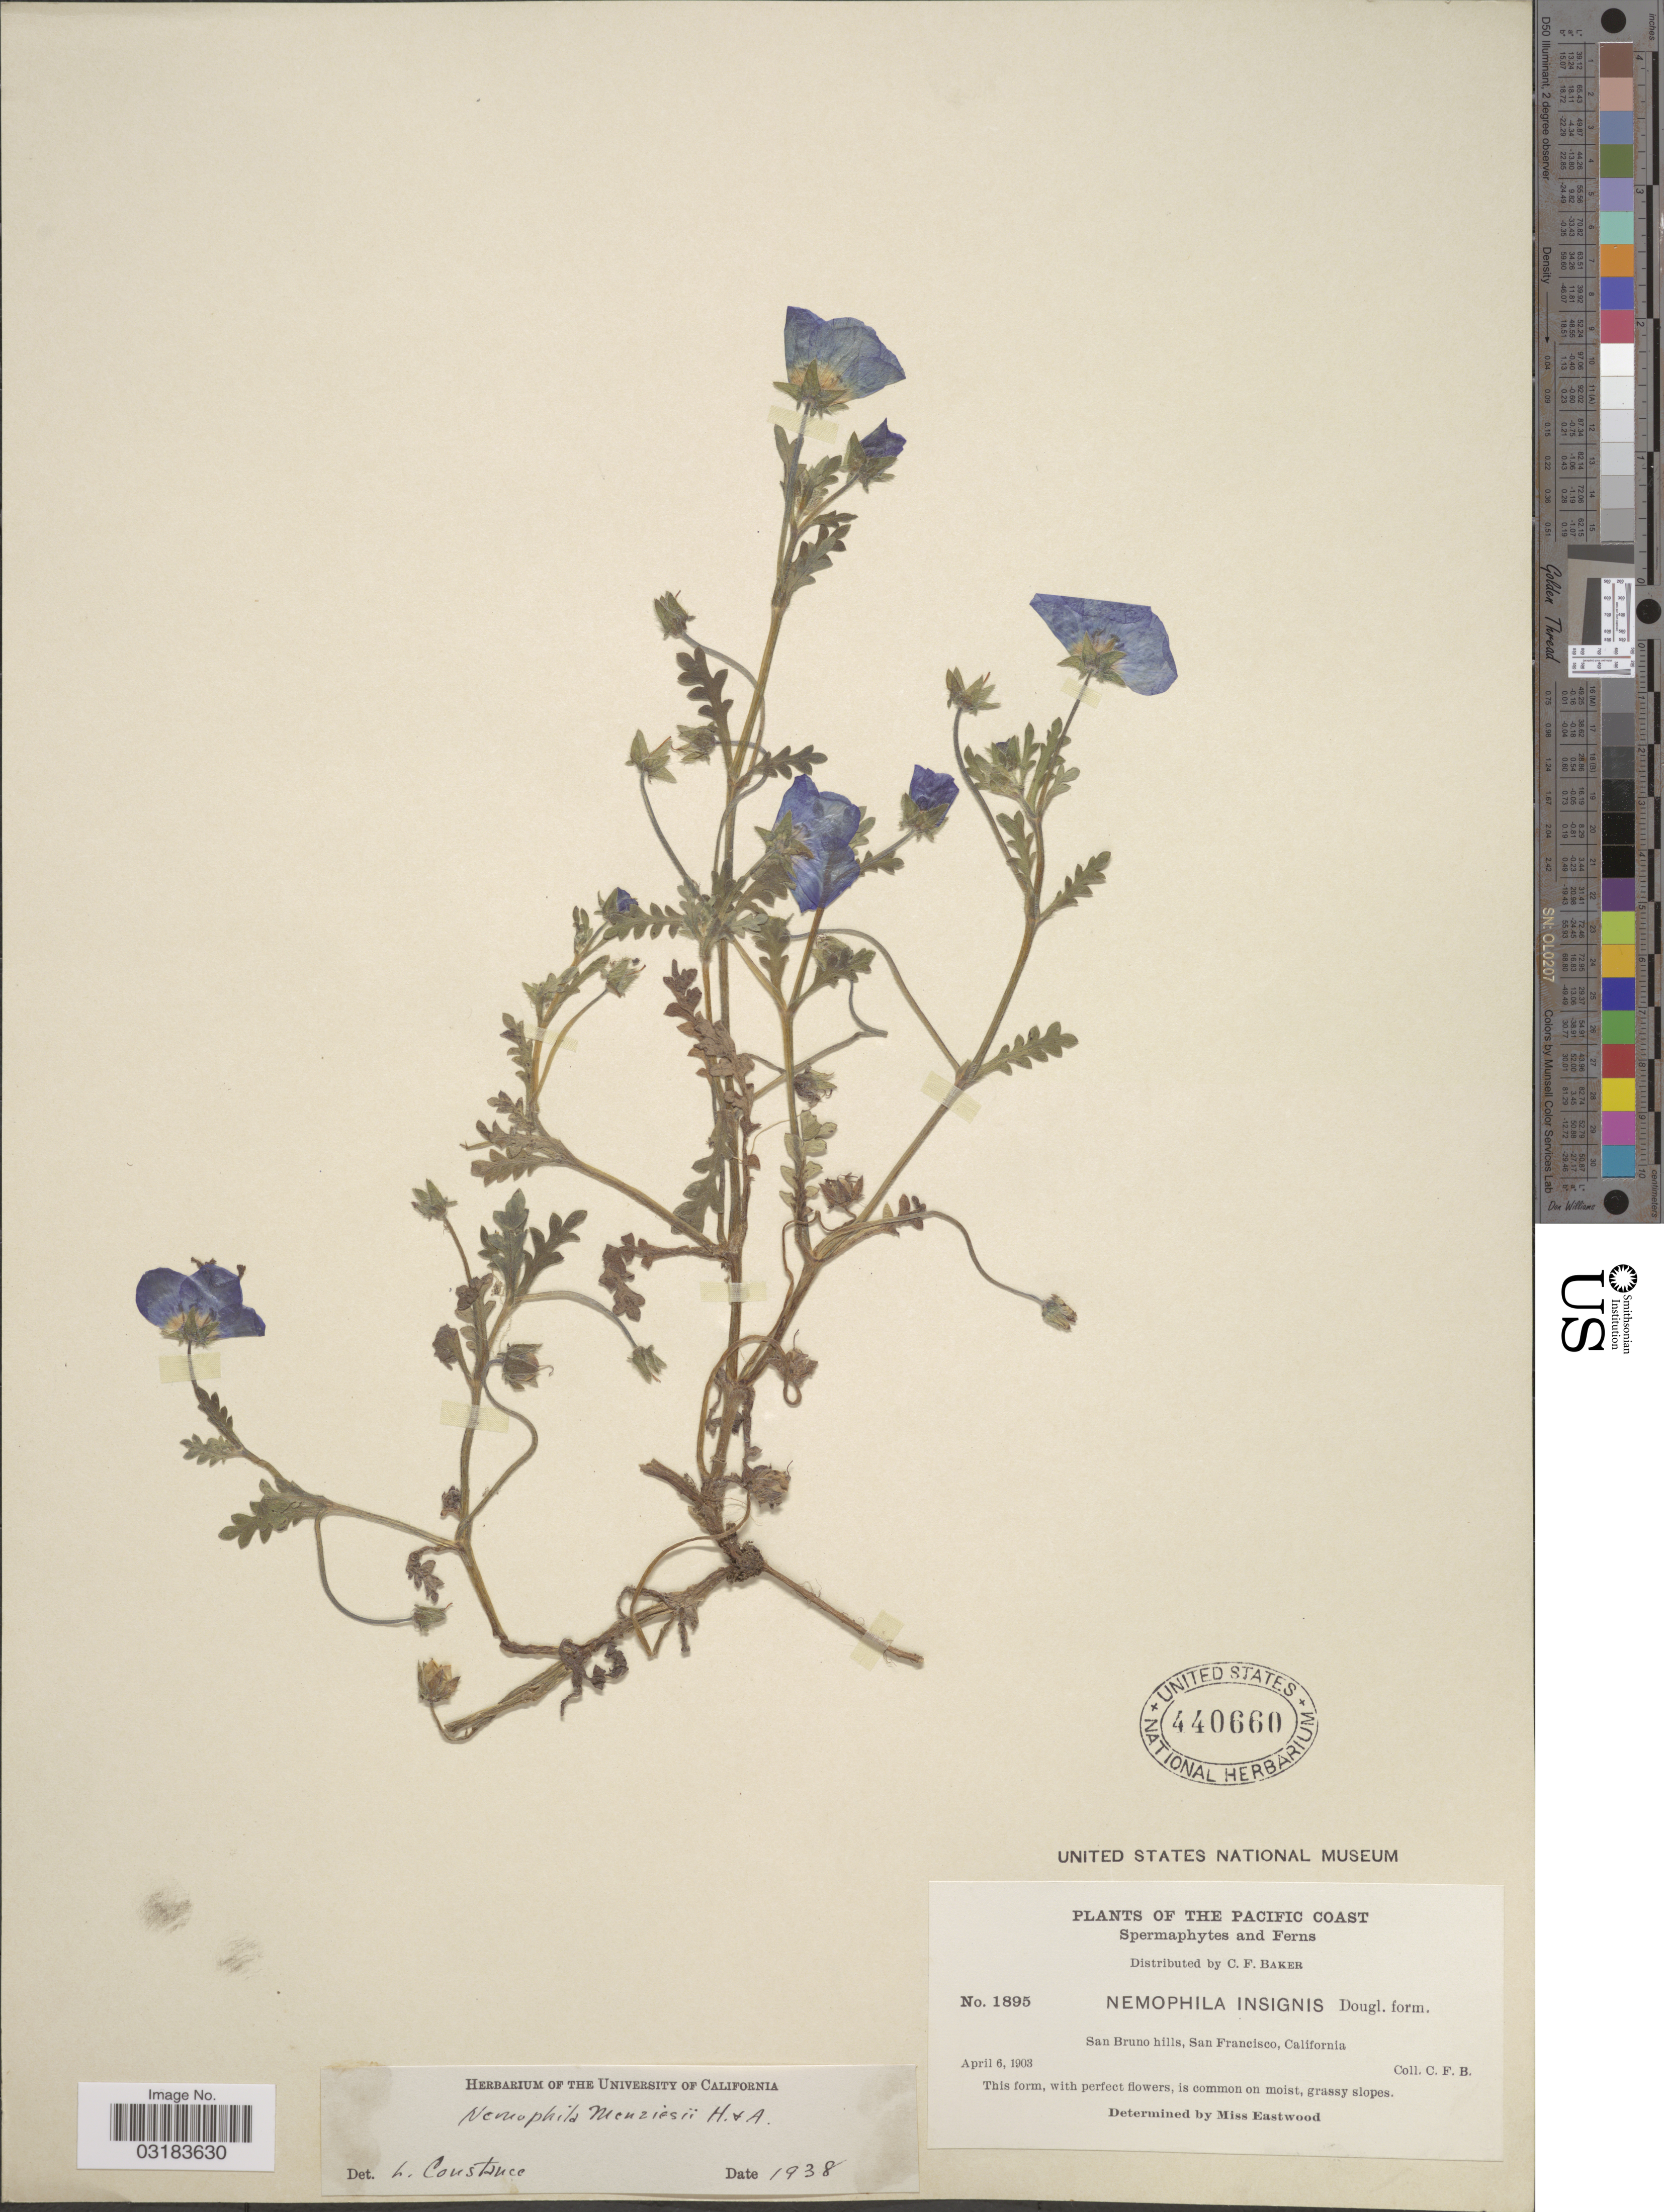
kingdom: Plantae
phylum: Tracheophyta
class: Magnoliopsida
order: Boraginales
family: Hydrophyllaceae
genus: Nemophila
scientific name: Nemophila menziesii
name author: Hook. & Arn.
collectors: C. F. Baker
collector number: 1895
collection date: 1903-04-06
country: United States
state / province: California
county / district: San Francisco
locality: The Pacific Coast. San Bruno hills, San Francisco.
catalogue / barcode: US 440660